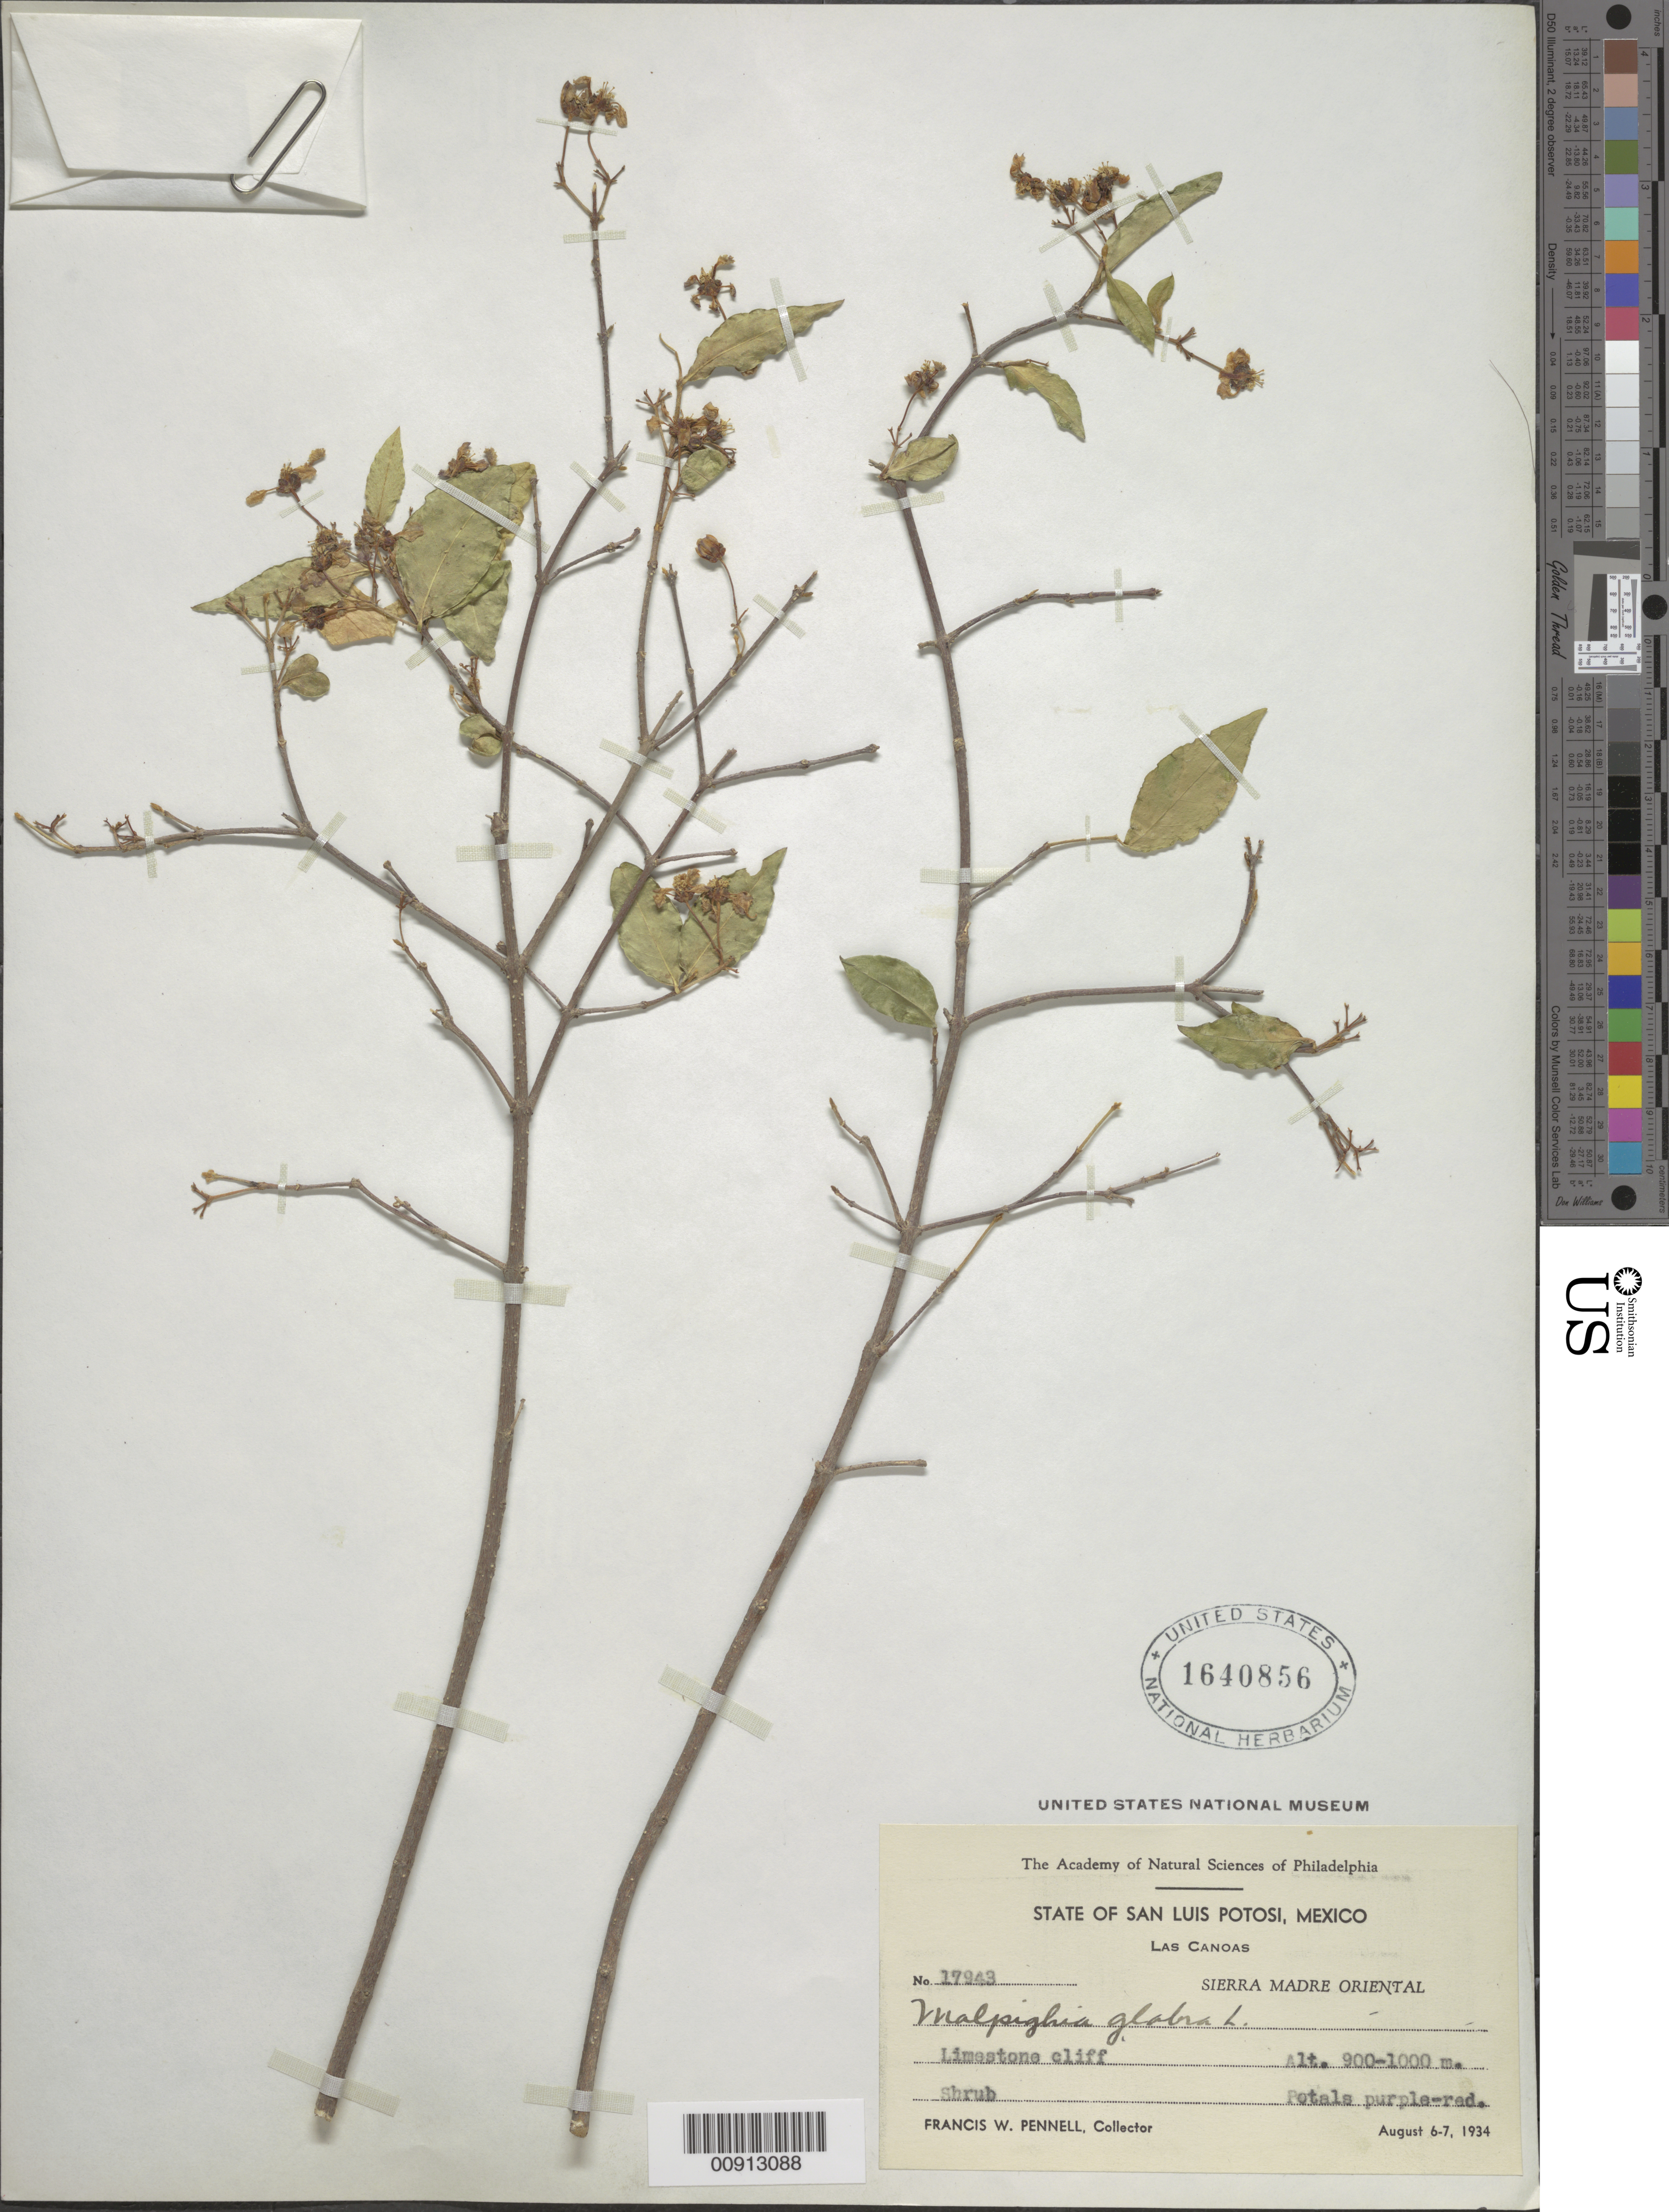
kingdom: Plantae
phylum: Tracheophyta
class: Magnoliopsida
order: Malpighiales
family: Malpighiaceae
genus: Malpighia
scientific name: Malpighia glabra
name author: L.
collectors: F. W. Pennell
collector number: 17943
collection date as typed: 06 Aug 1934 to 07 Aug 1934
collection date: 1934-08-06/1934-08-07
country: Mexico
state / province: San Luis Potosí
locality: Las Canoas, State of San Luis Potosí. Sierra Madre Oriental.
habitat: Limestone cliff.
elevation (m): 1000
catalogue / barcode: US 1640856